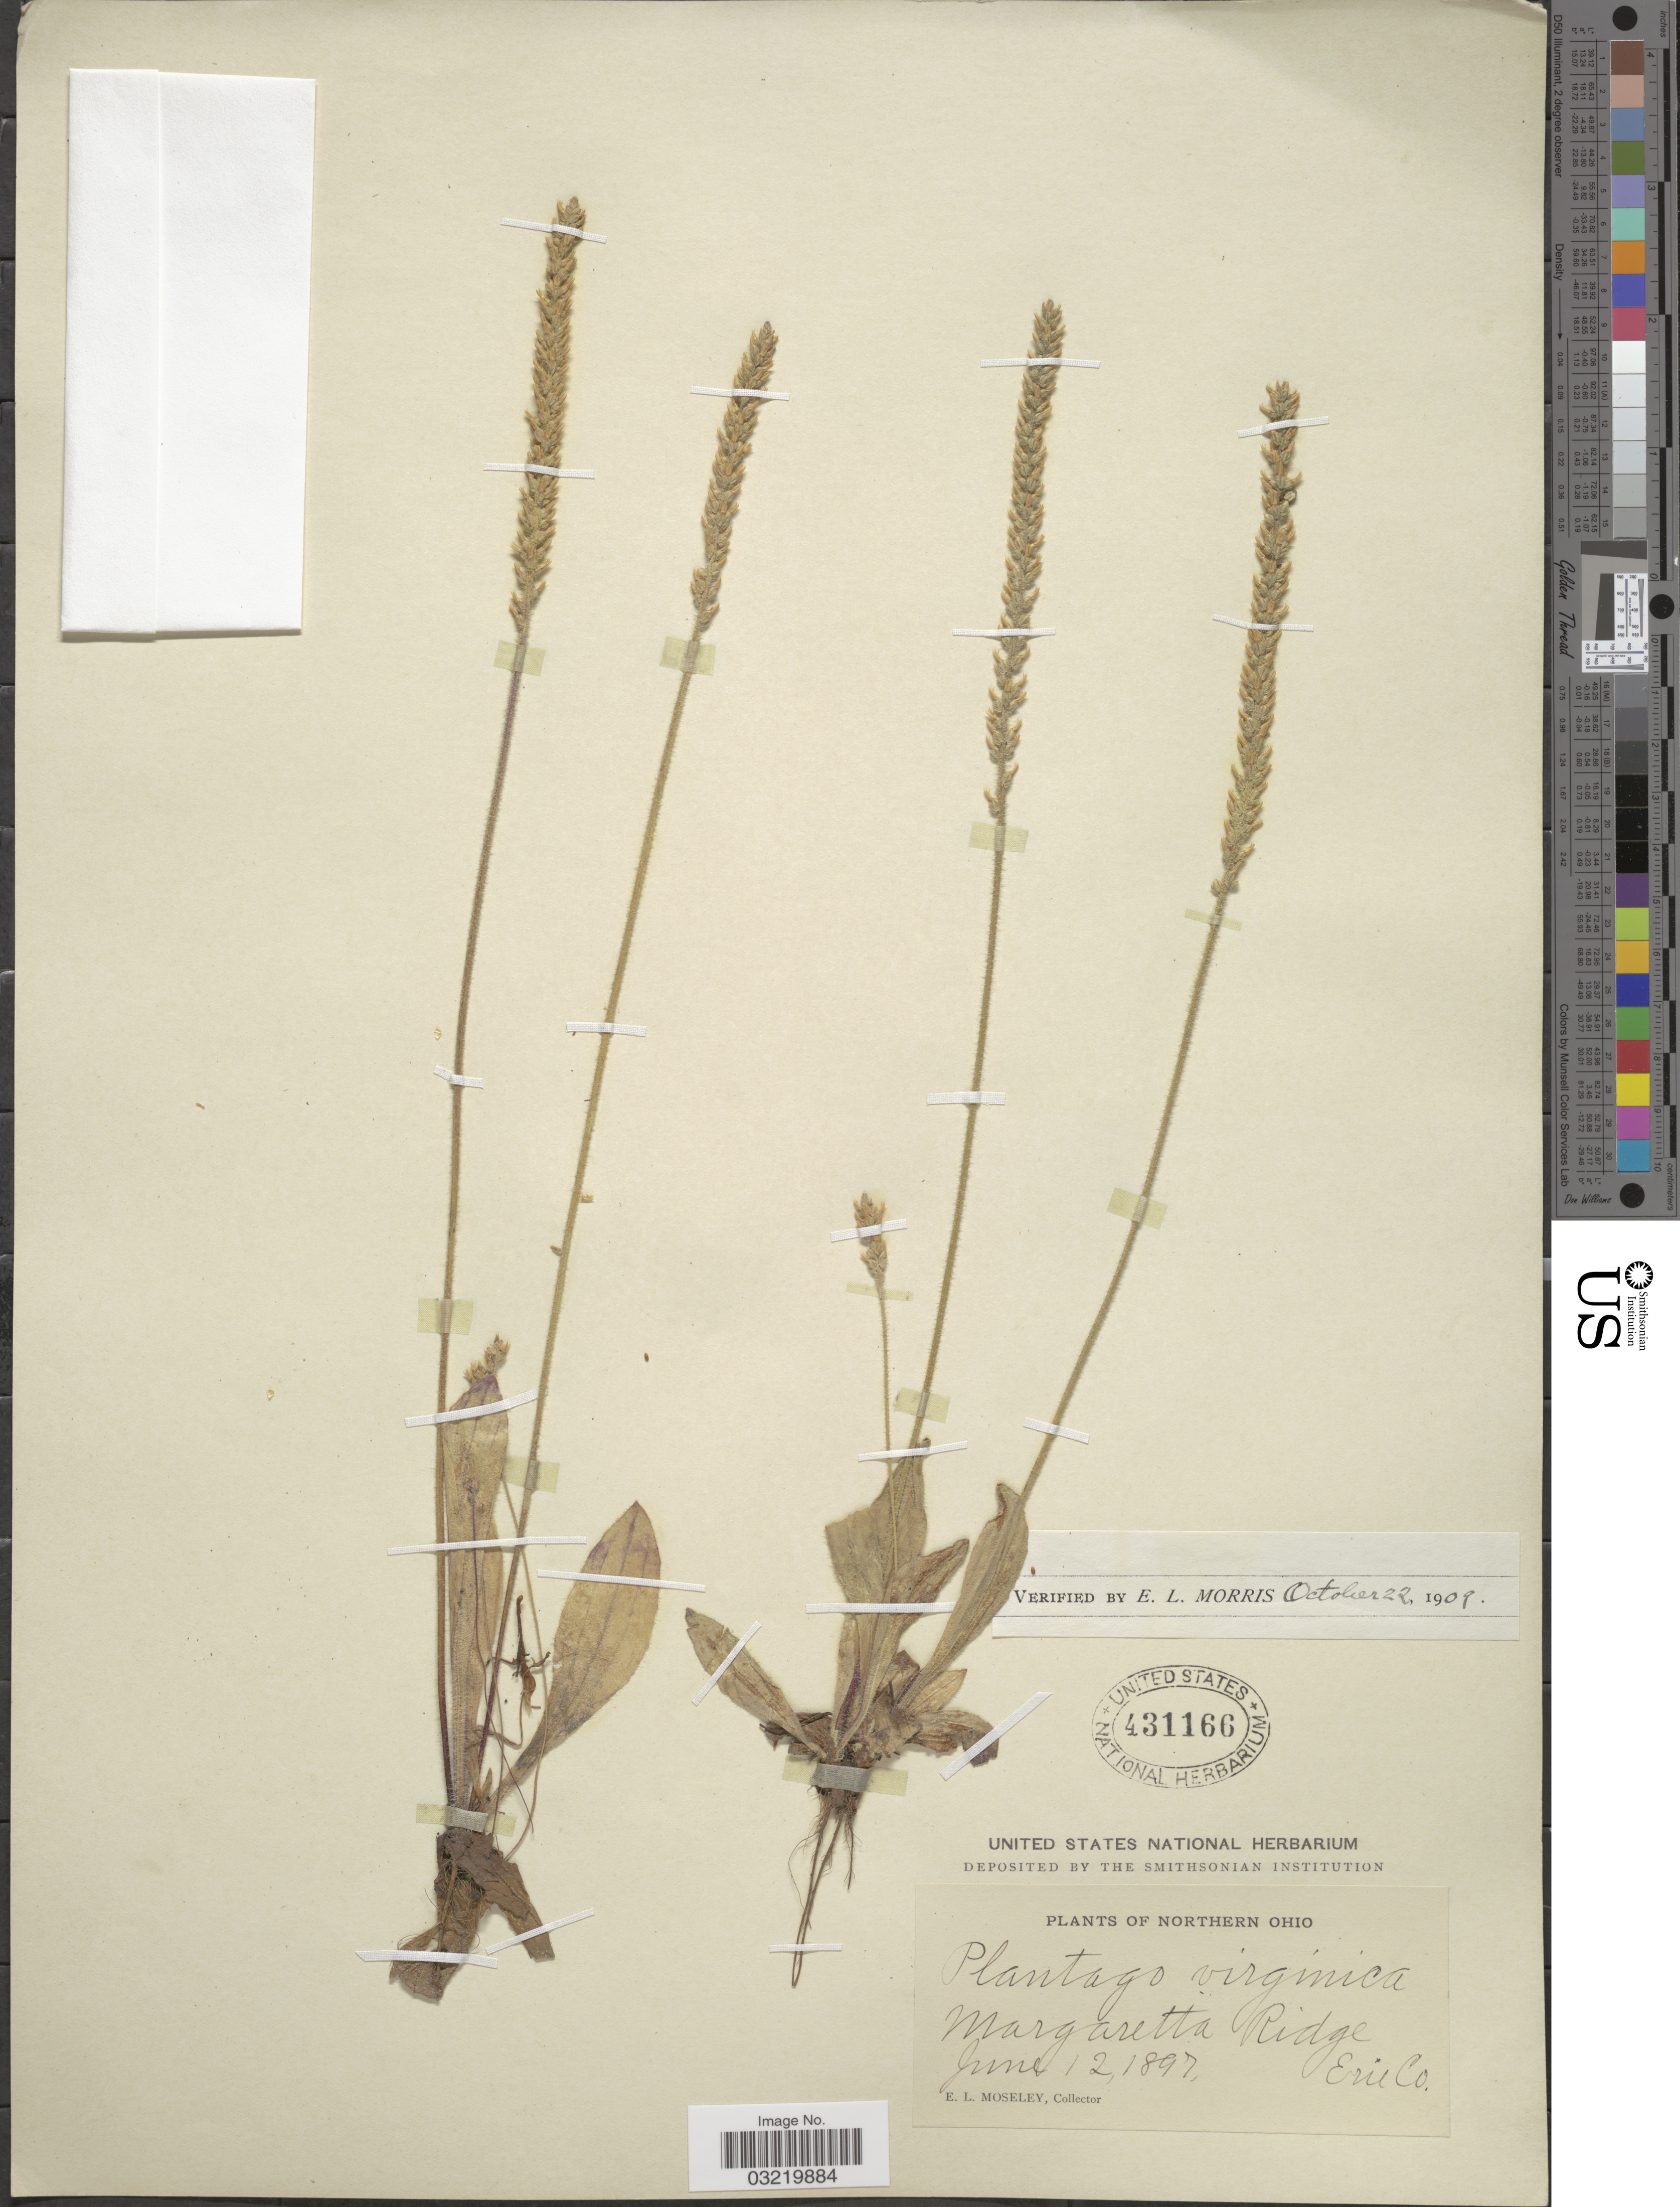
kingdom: Plantae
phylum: Tracheophyta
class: Magnoliopsida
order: Lamiales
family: Plantaginaceae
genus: Plantago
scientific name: Plantago virginica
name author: L.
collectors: E. Moseley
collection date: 1897-06-12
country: United States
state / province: Ohio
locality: Northern Ohio. Margaretta Ridge. Erie Co.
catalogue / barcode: US 431166